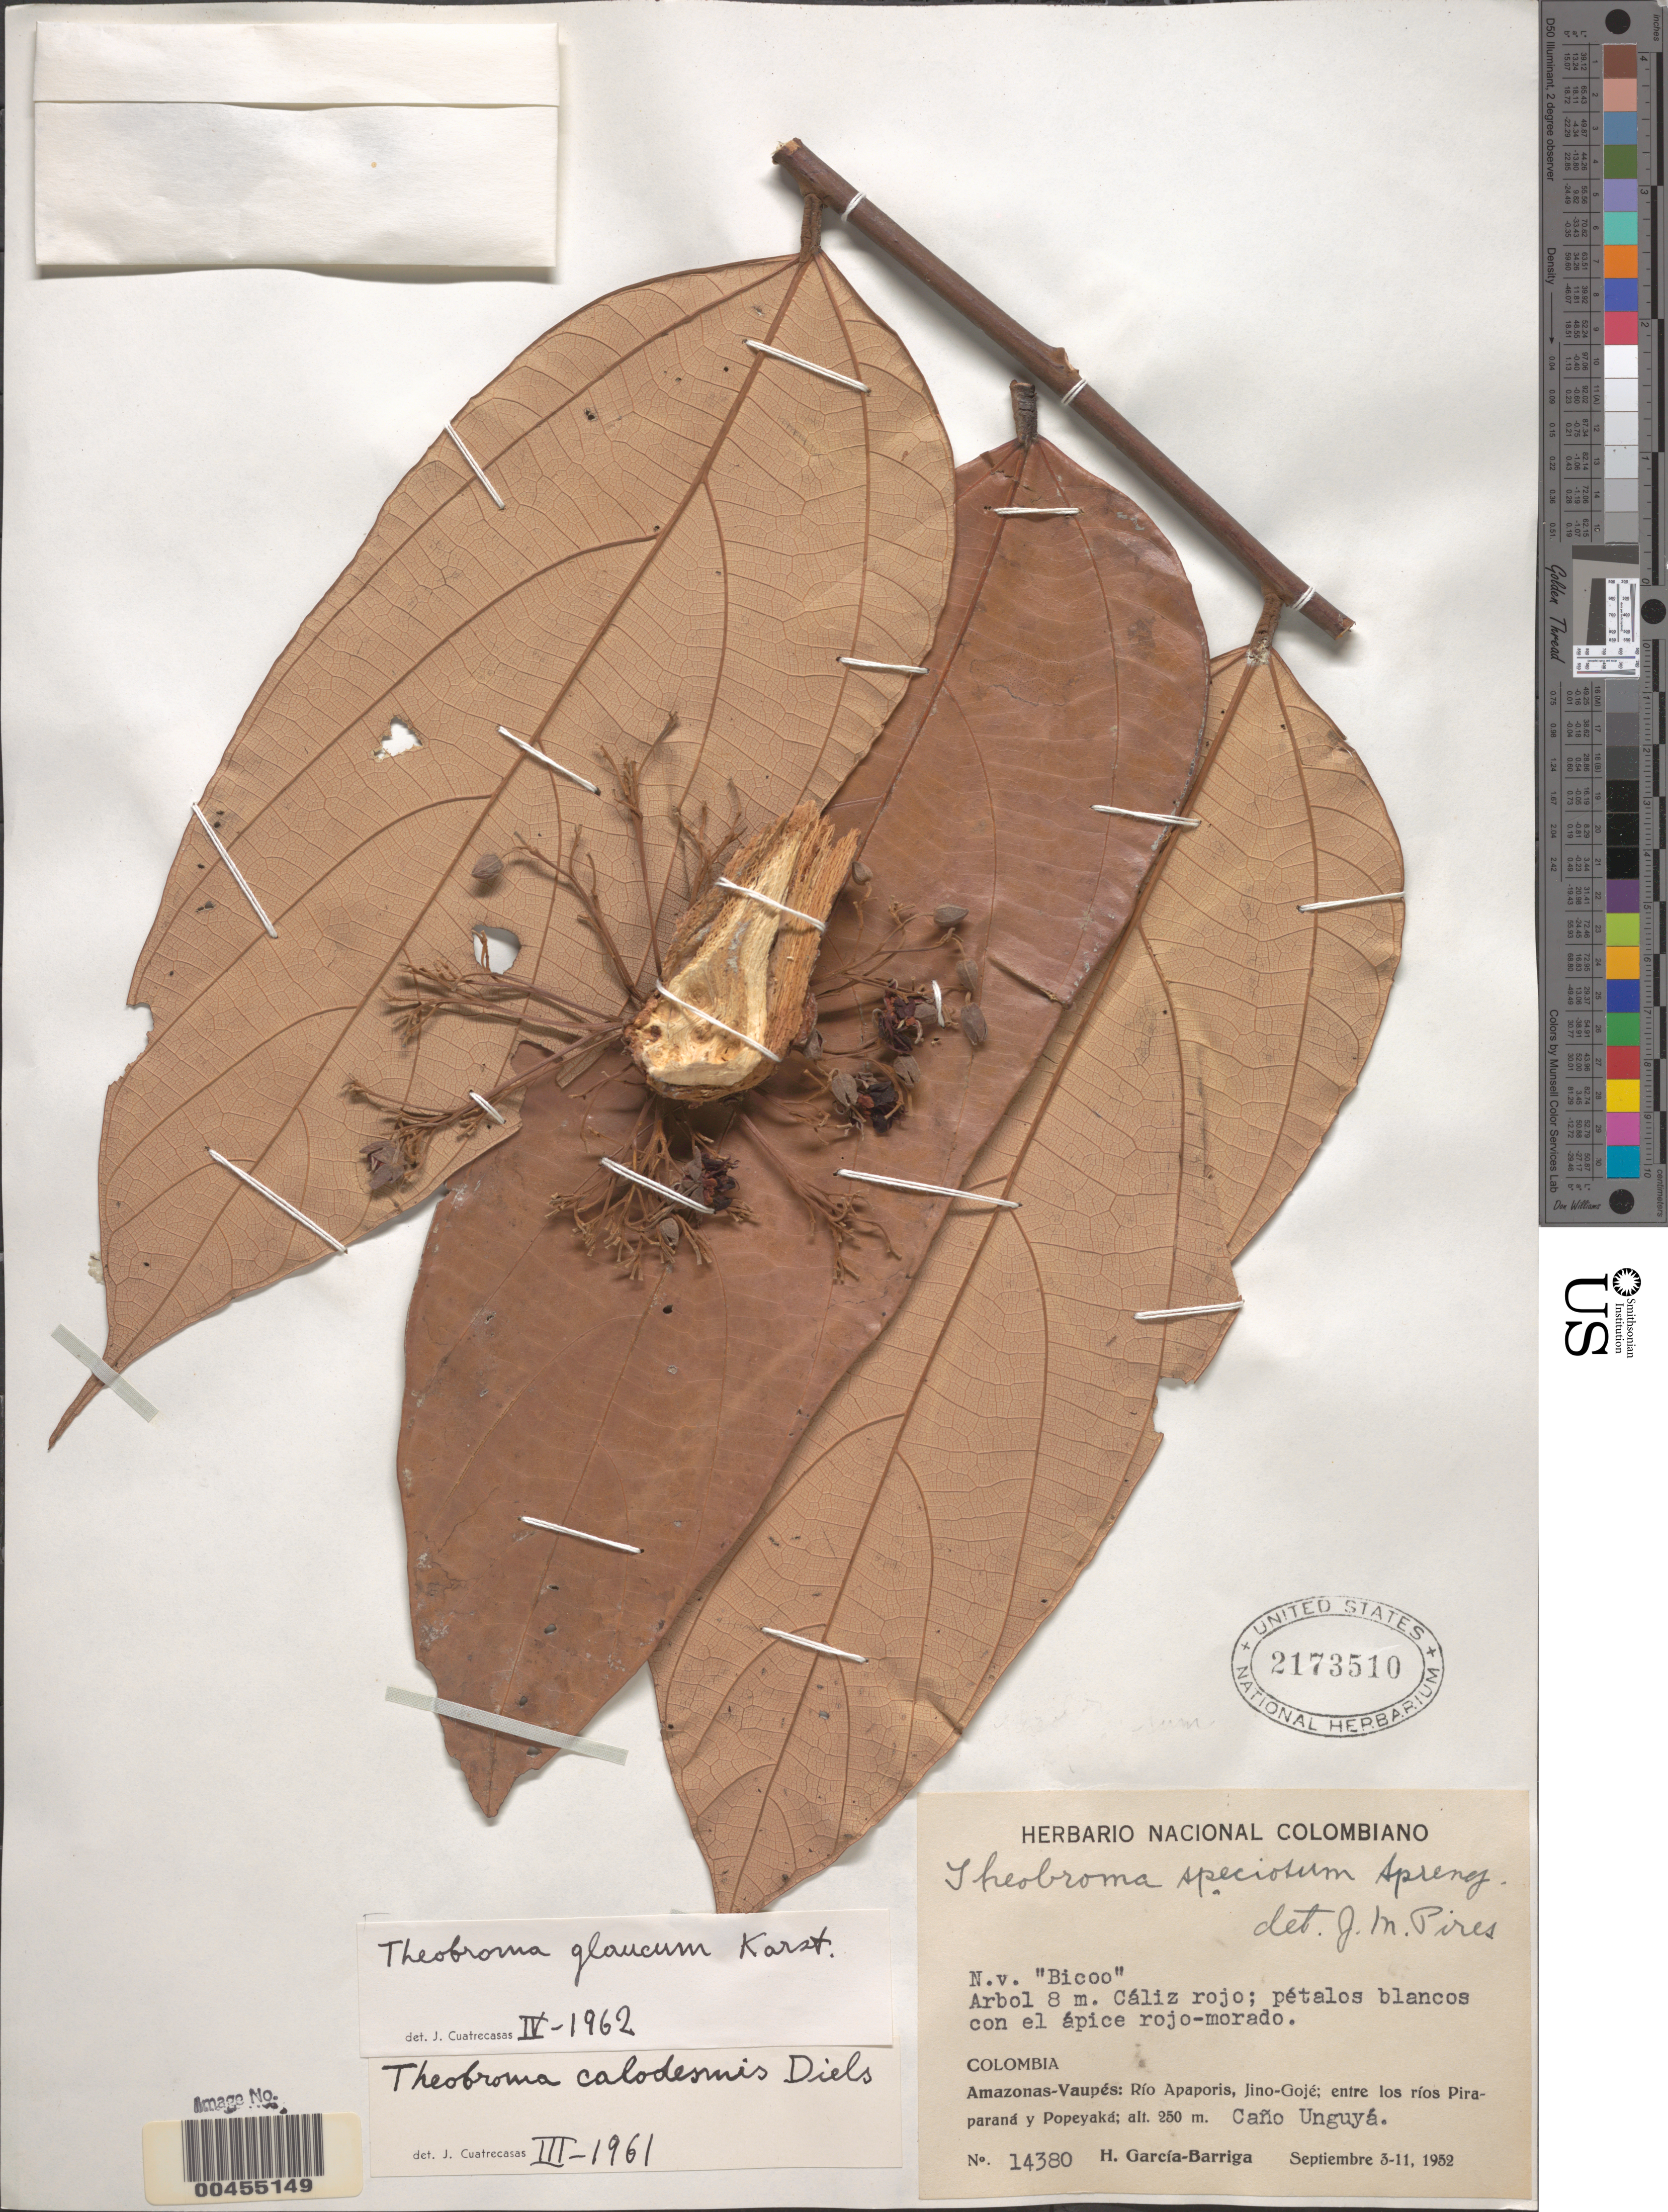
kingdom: Plantae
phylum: Tracheophyta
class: Magnoliopsida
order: Malvales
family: Malvaceae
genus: Theobroma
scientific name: Theobroma glaucum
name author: H. Karst.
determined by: Cuatrecasas, J.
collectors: H. García Barriga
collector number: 14380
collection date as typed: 03 Sep 1952 to 11 Sep 1952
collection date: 1952-09-03/1952-09-11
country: Colombia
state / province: Amazônas / Vaupés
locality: Caño Unguya; Rio Apaporis,Jinogojé, between the Rios Piraparana and Popeyaka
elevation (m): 250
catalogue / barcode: US 2173510